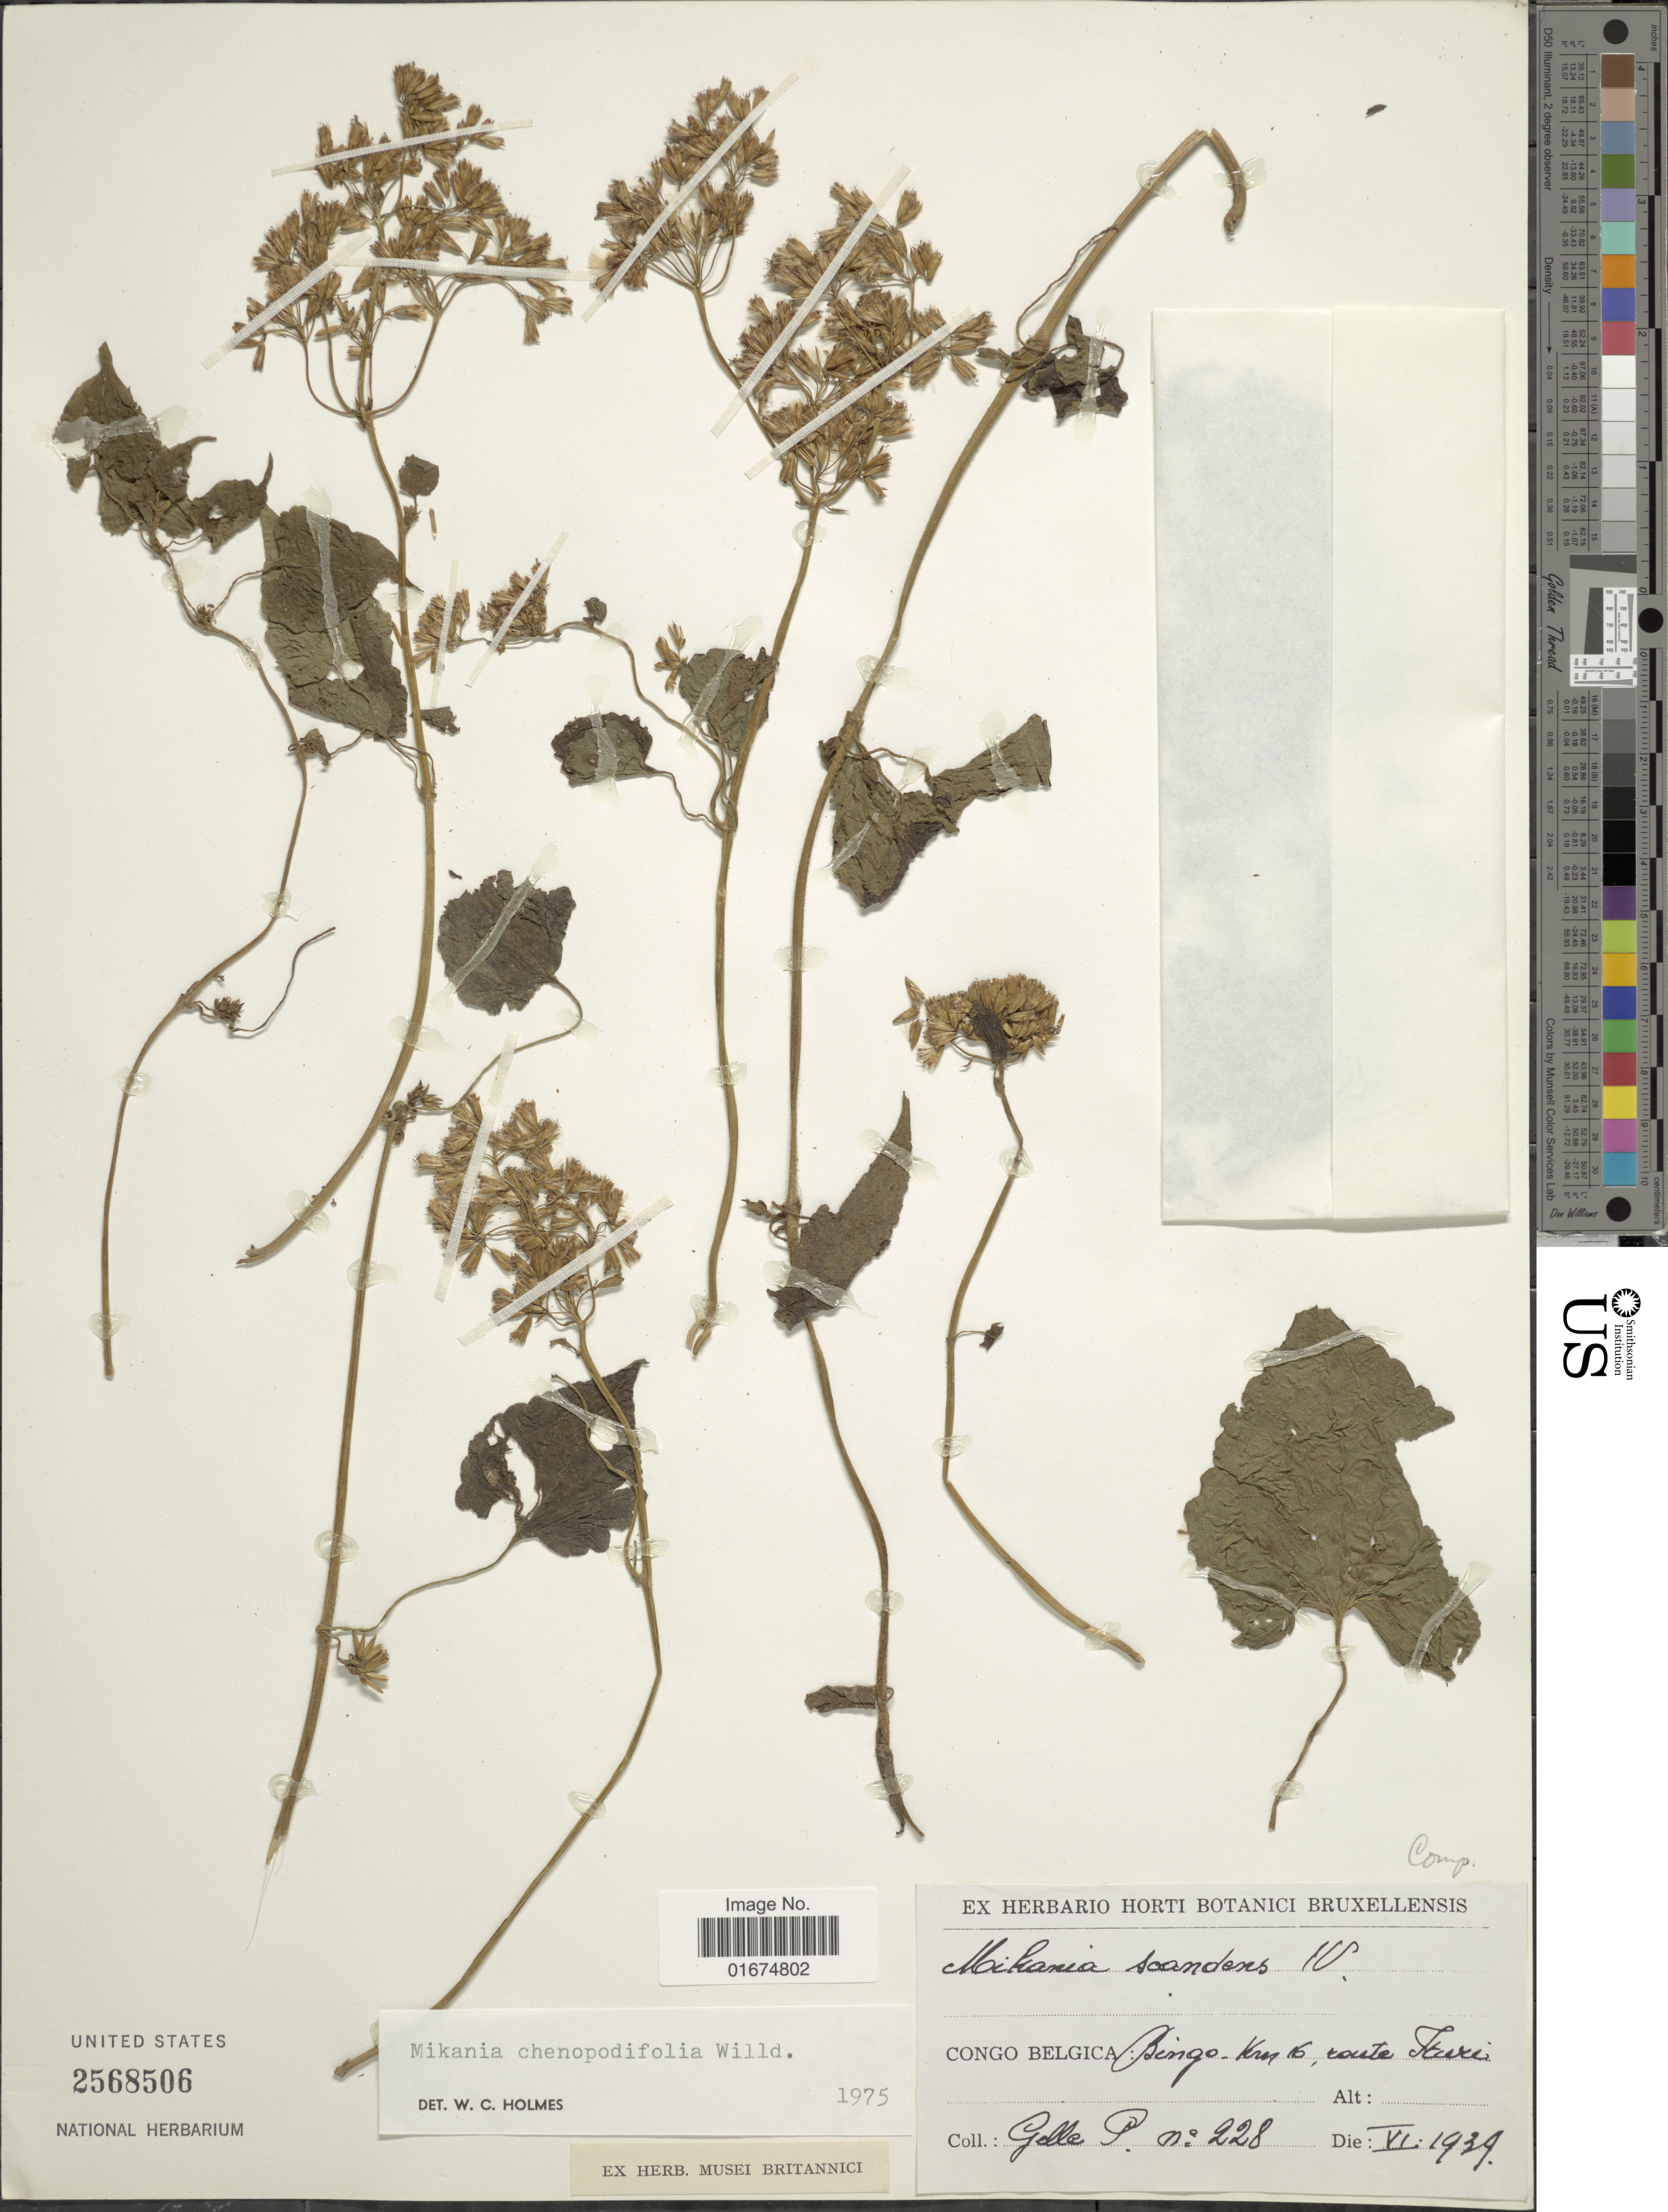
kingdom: Plantae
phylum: Tracheophyta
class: Magnoliopsida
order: Asterales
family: Asteraceae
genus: Mikania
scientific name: Mikania chenopodifolia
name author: Willd.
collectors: P. Galle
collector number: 228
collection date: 1939-06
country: Congo, Democratic Republic of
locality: Congo Belgica: Bingo - Km 6, route Ituri.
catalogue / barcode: US 2568506